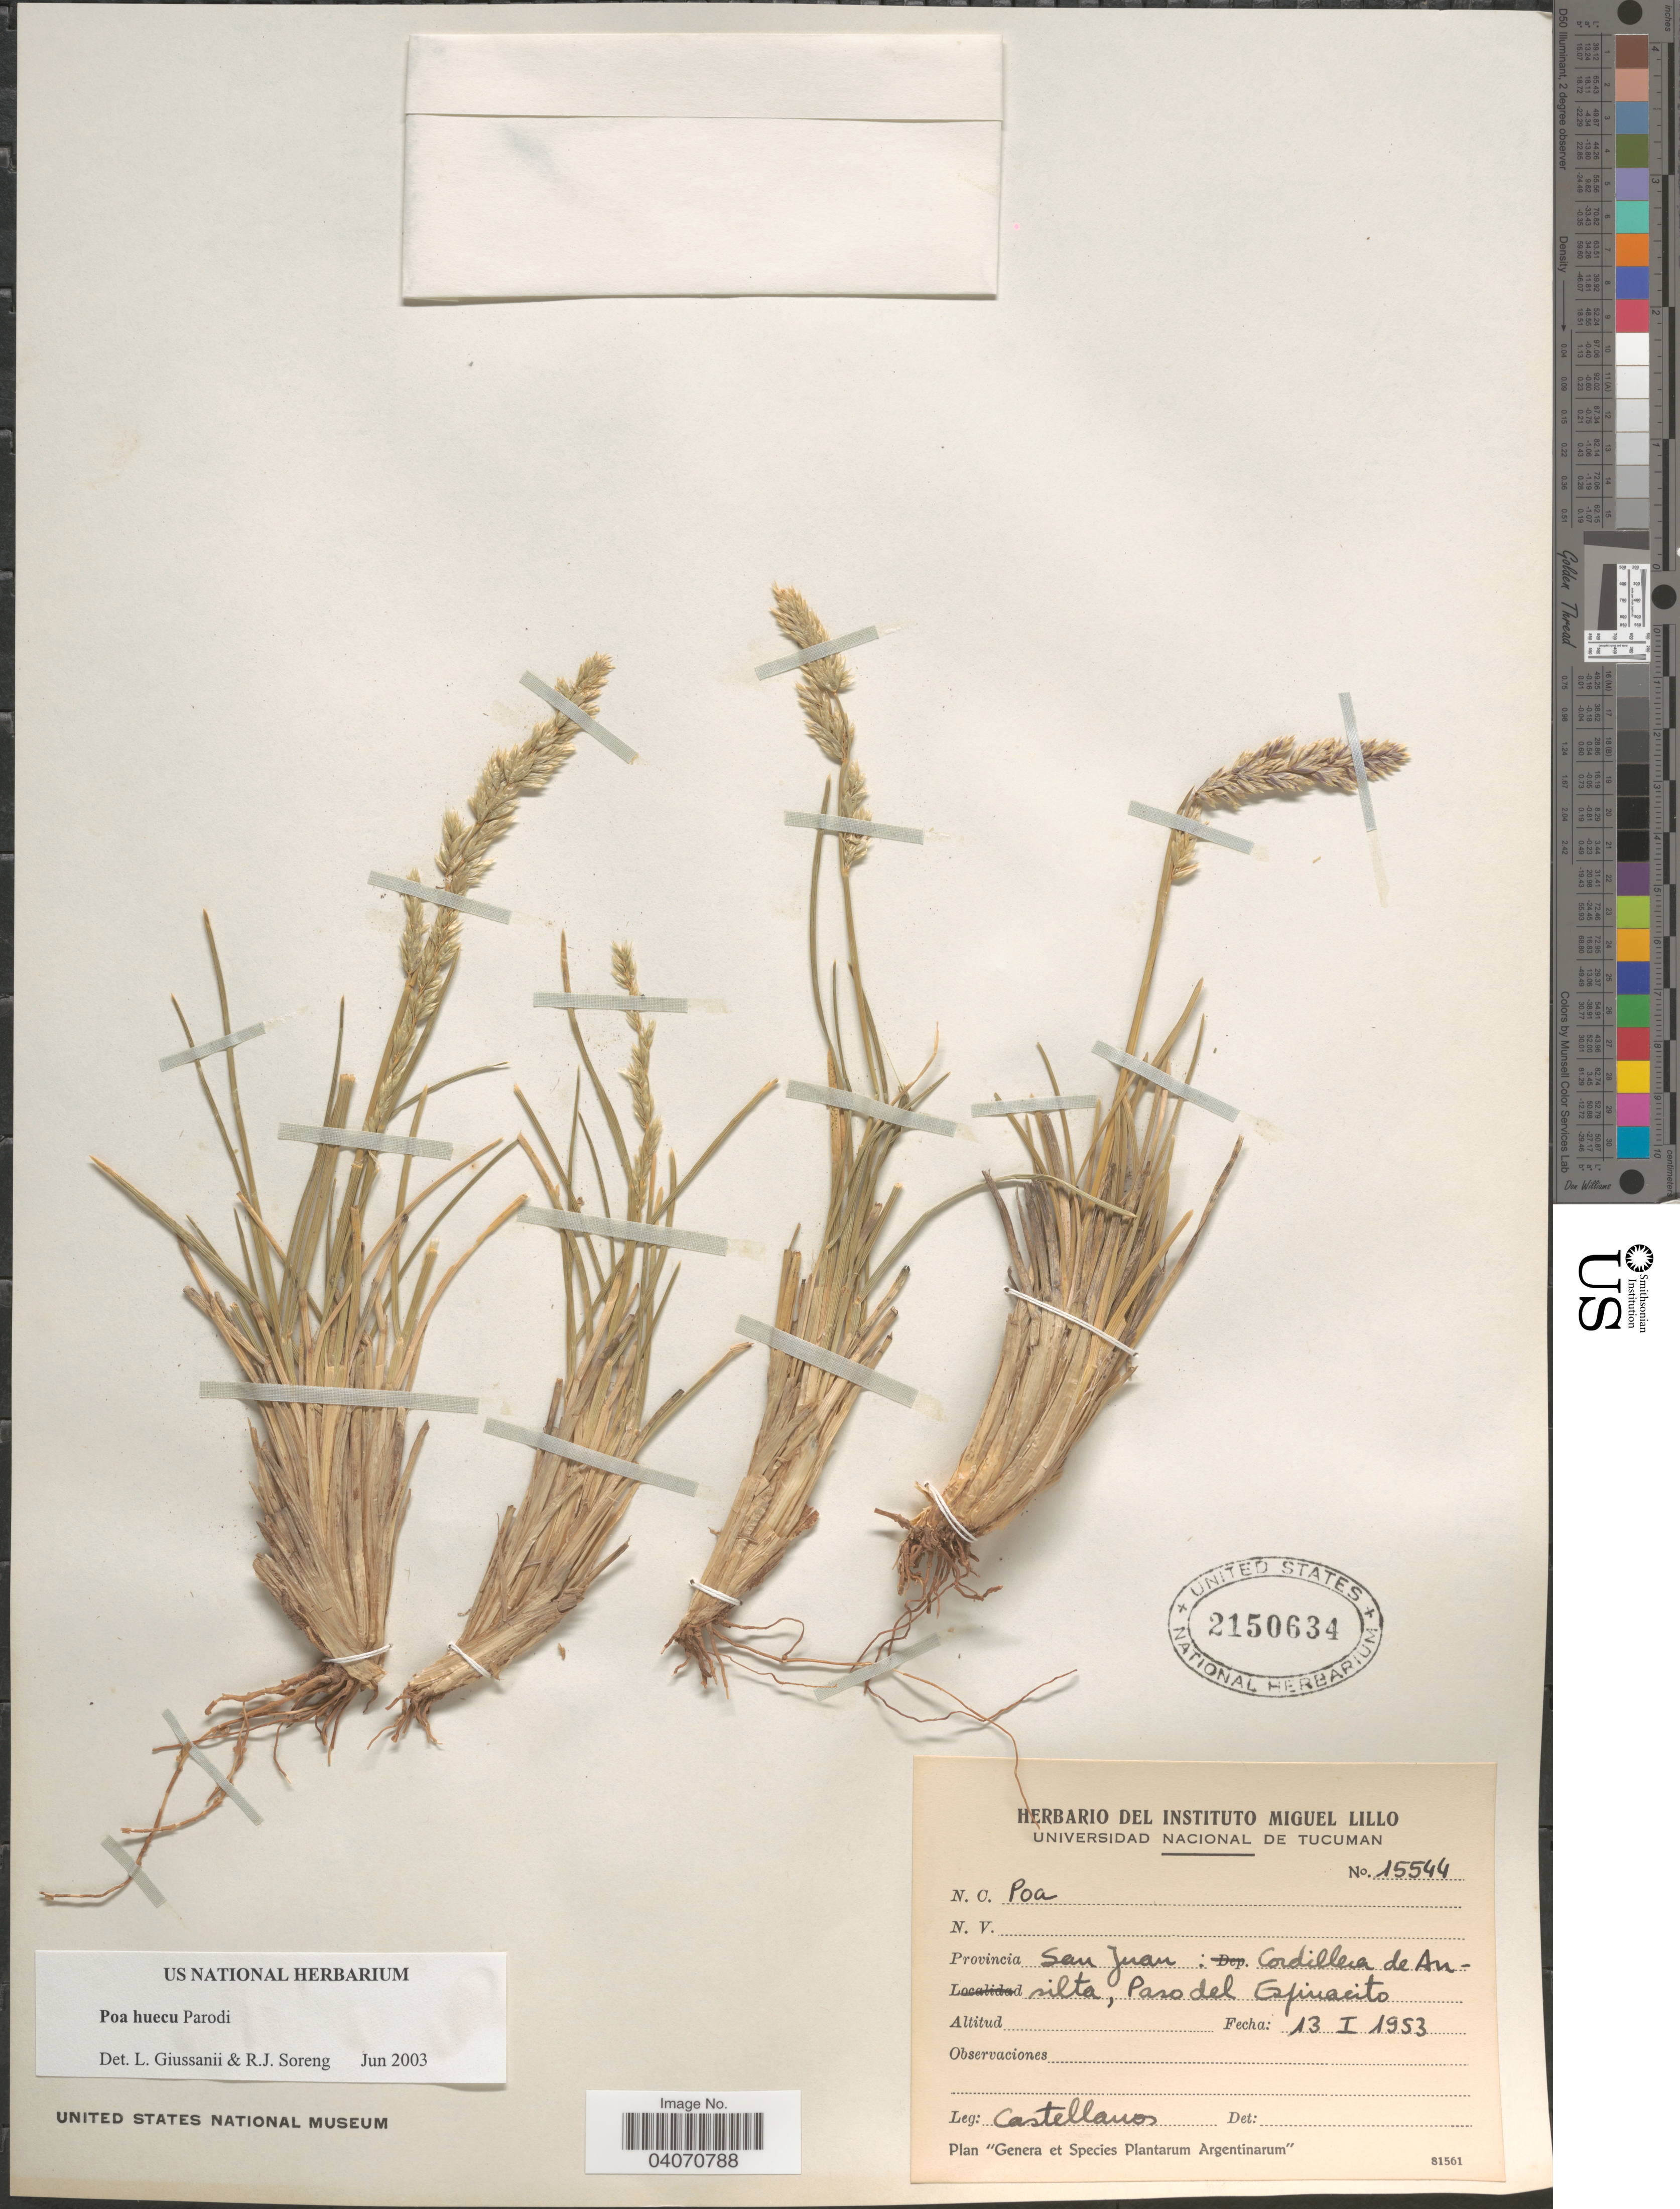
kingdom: Plantae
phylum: Tracheophyta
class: Liliopsida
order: Poales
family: Poaceae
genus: Poa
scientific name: Poa huecu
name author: Parodi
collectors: -- Castellanos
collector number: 15544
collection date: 1953-01-13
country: Argentina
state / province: San Juan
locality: Cordillera de Ansilta, Paso del Espinacito.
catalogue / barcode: US 2150634